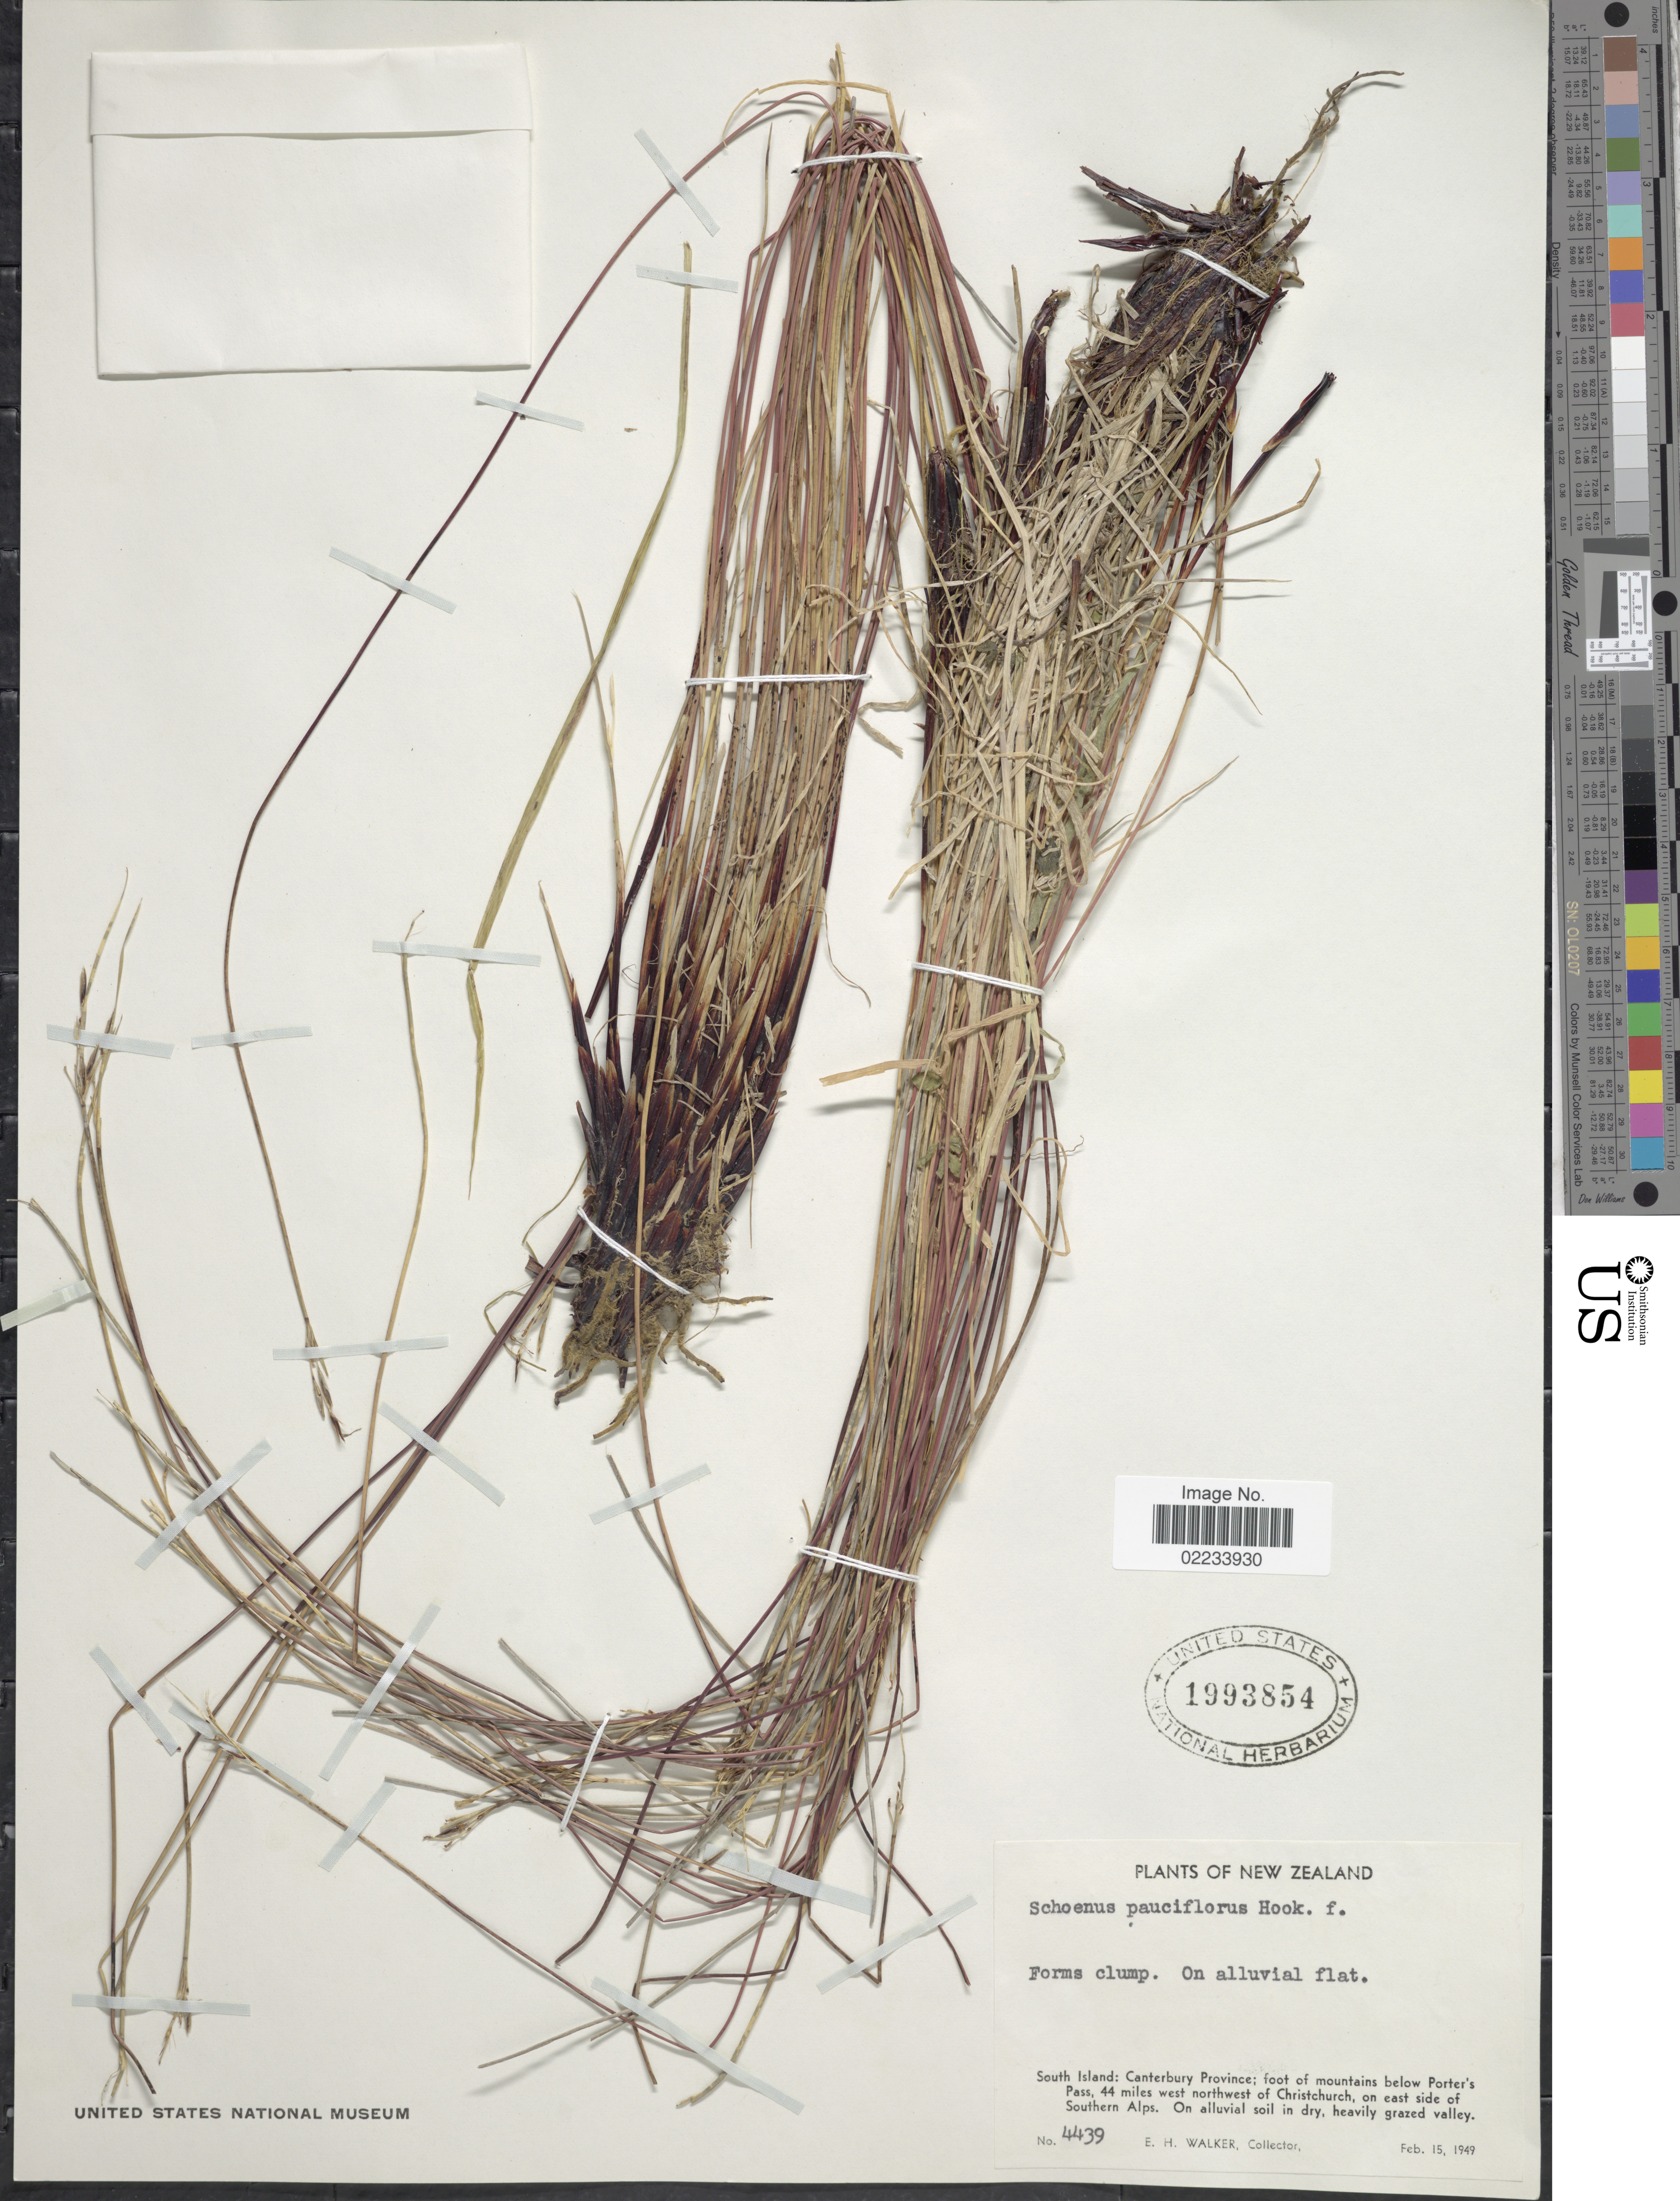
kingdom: Plantae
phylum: Tracheophyta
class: Liliopsida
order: Poales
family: Cyperaceae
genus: Schoenus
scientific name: Schoenus pauciflorus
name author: (Hook. f.) Hook. f.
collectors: E. H. Walker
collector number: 4439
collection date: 1949-02-15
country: New Zealand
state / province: Canterbury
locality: South Island: Canterburry Province; foot of mountains below Porter's Pass, 44 miles west northwest of Christenchurch, on east side of Southern Alps.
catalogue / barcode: US 1993854